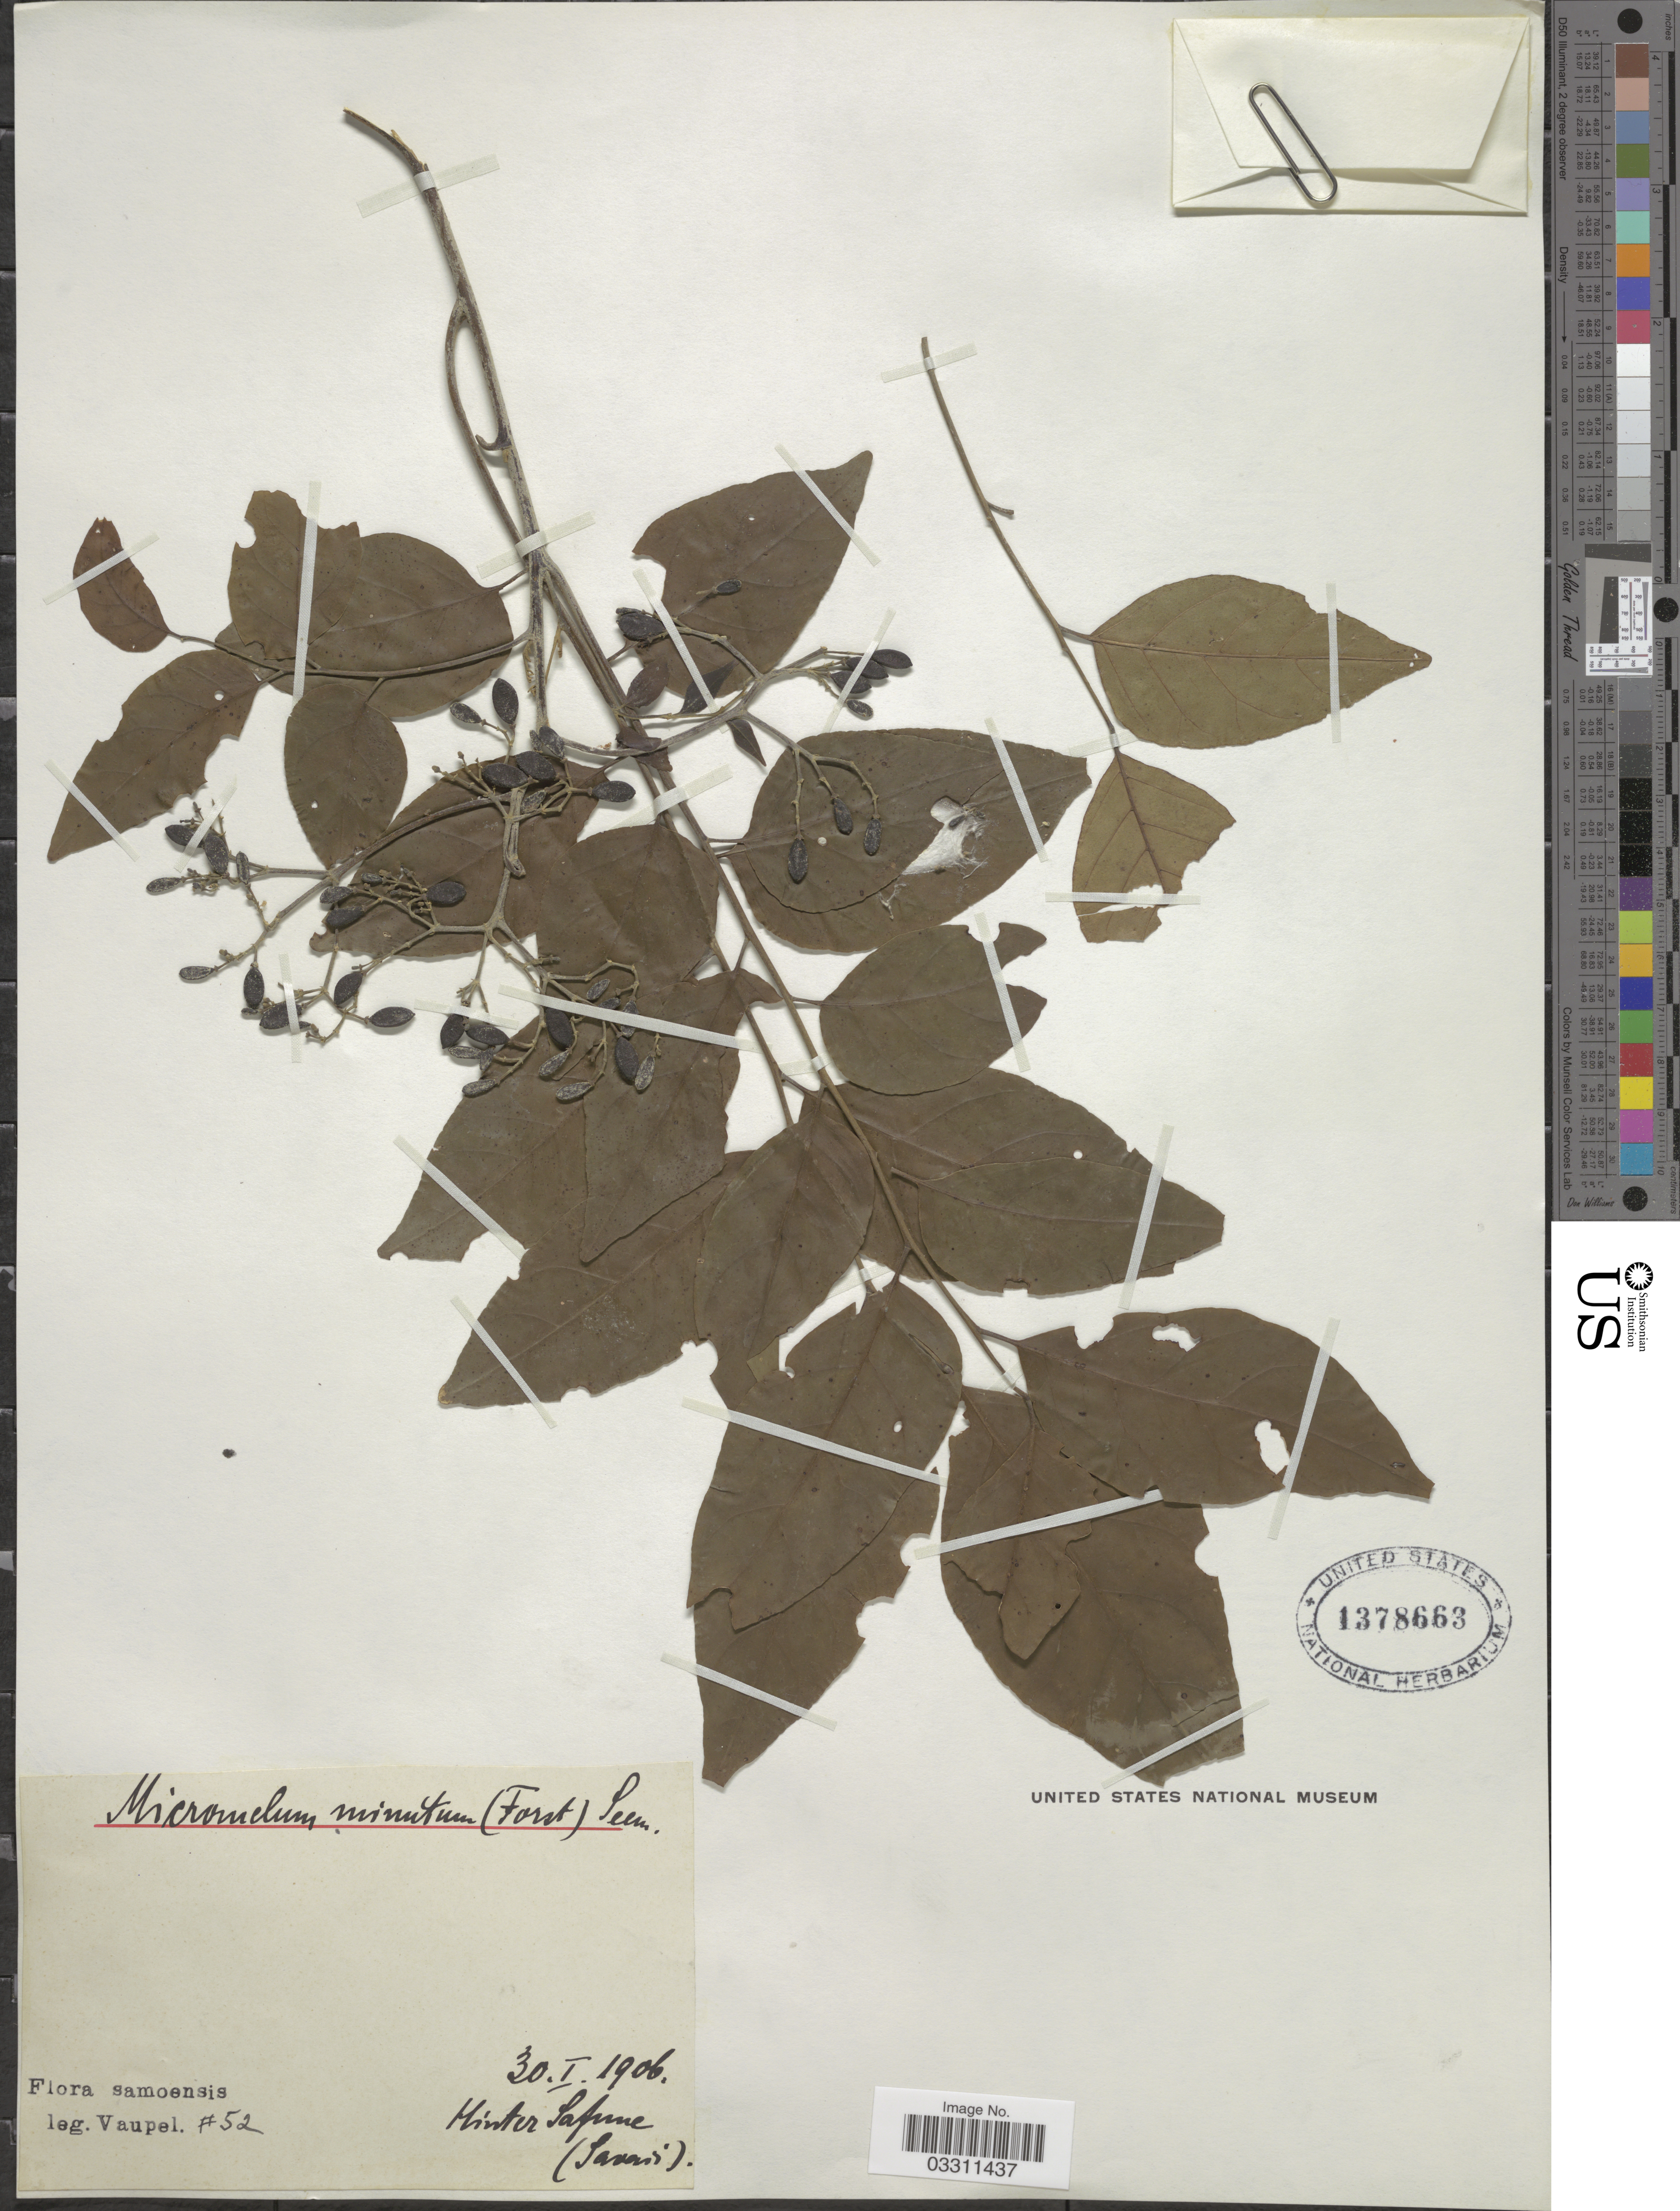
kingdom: Plantae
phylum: Tracheophyta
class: Magnoliopsida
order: Sapindales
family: Rutaceae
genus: Micromelum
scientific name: Micromelum pubescens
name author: Blume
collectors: Vaupel, --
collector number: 52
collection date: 1906-01-30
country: Samoa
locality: Samoensis. Hinter Safiie (Savaii).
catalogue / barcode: US 1378663